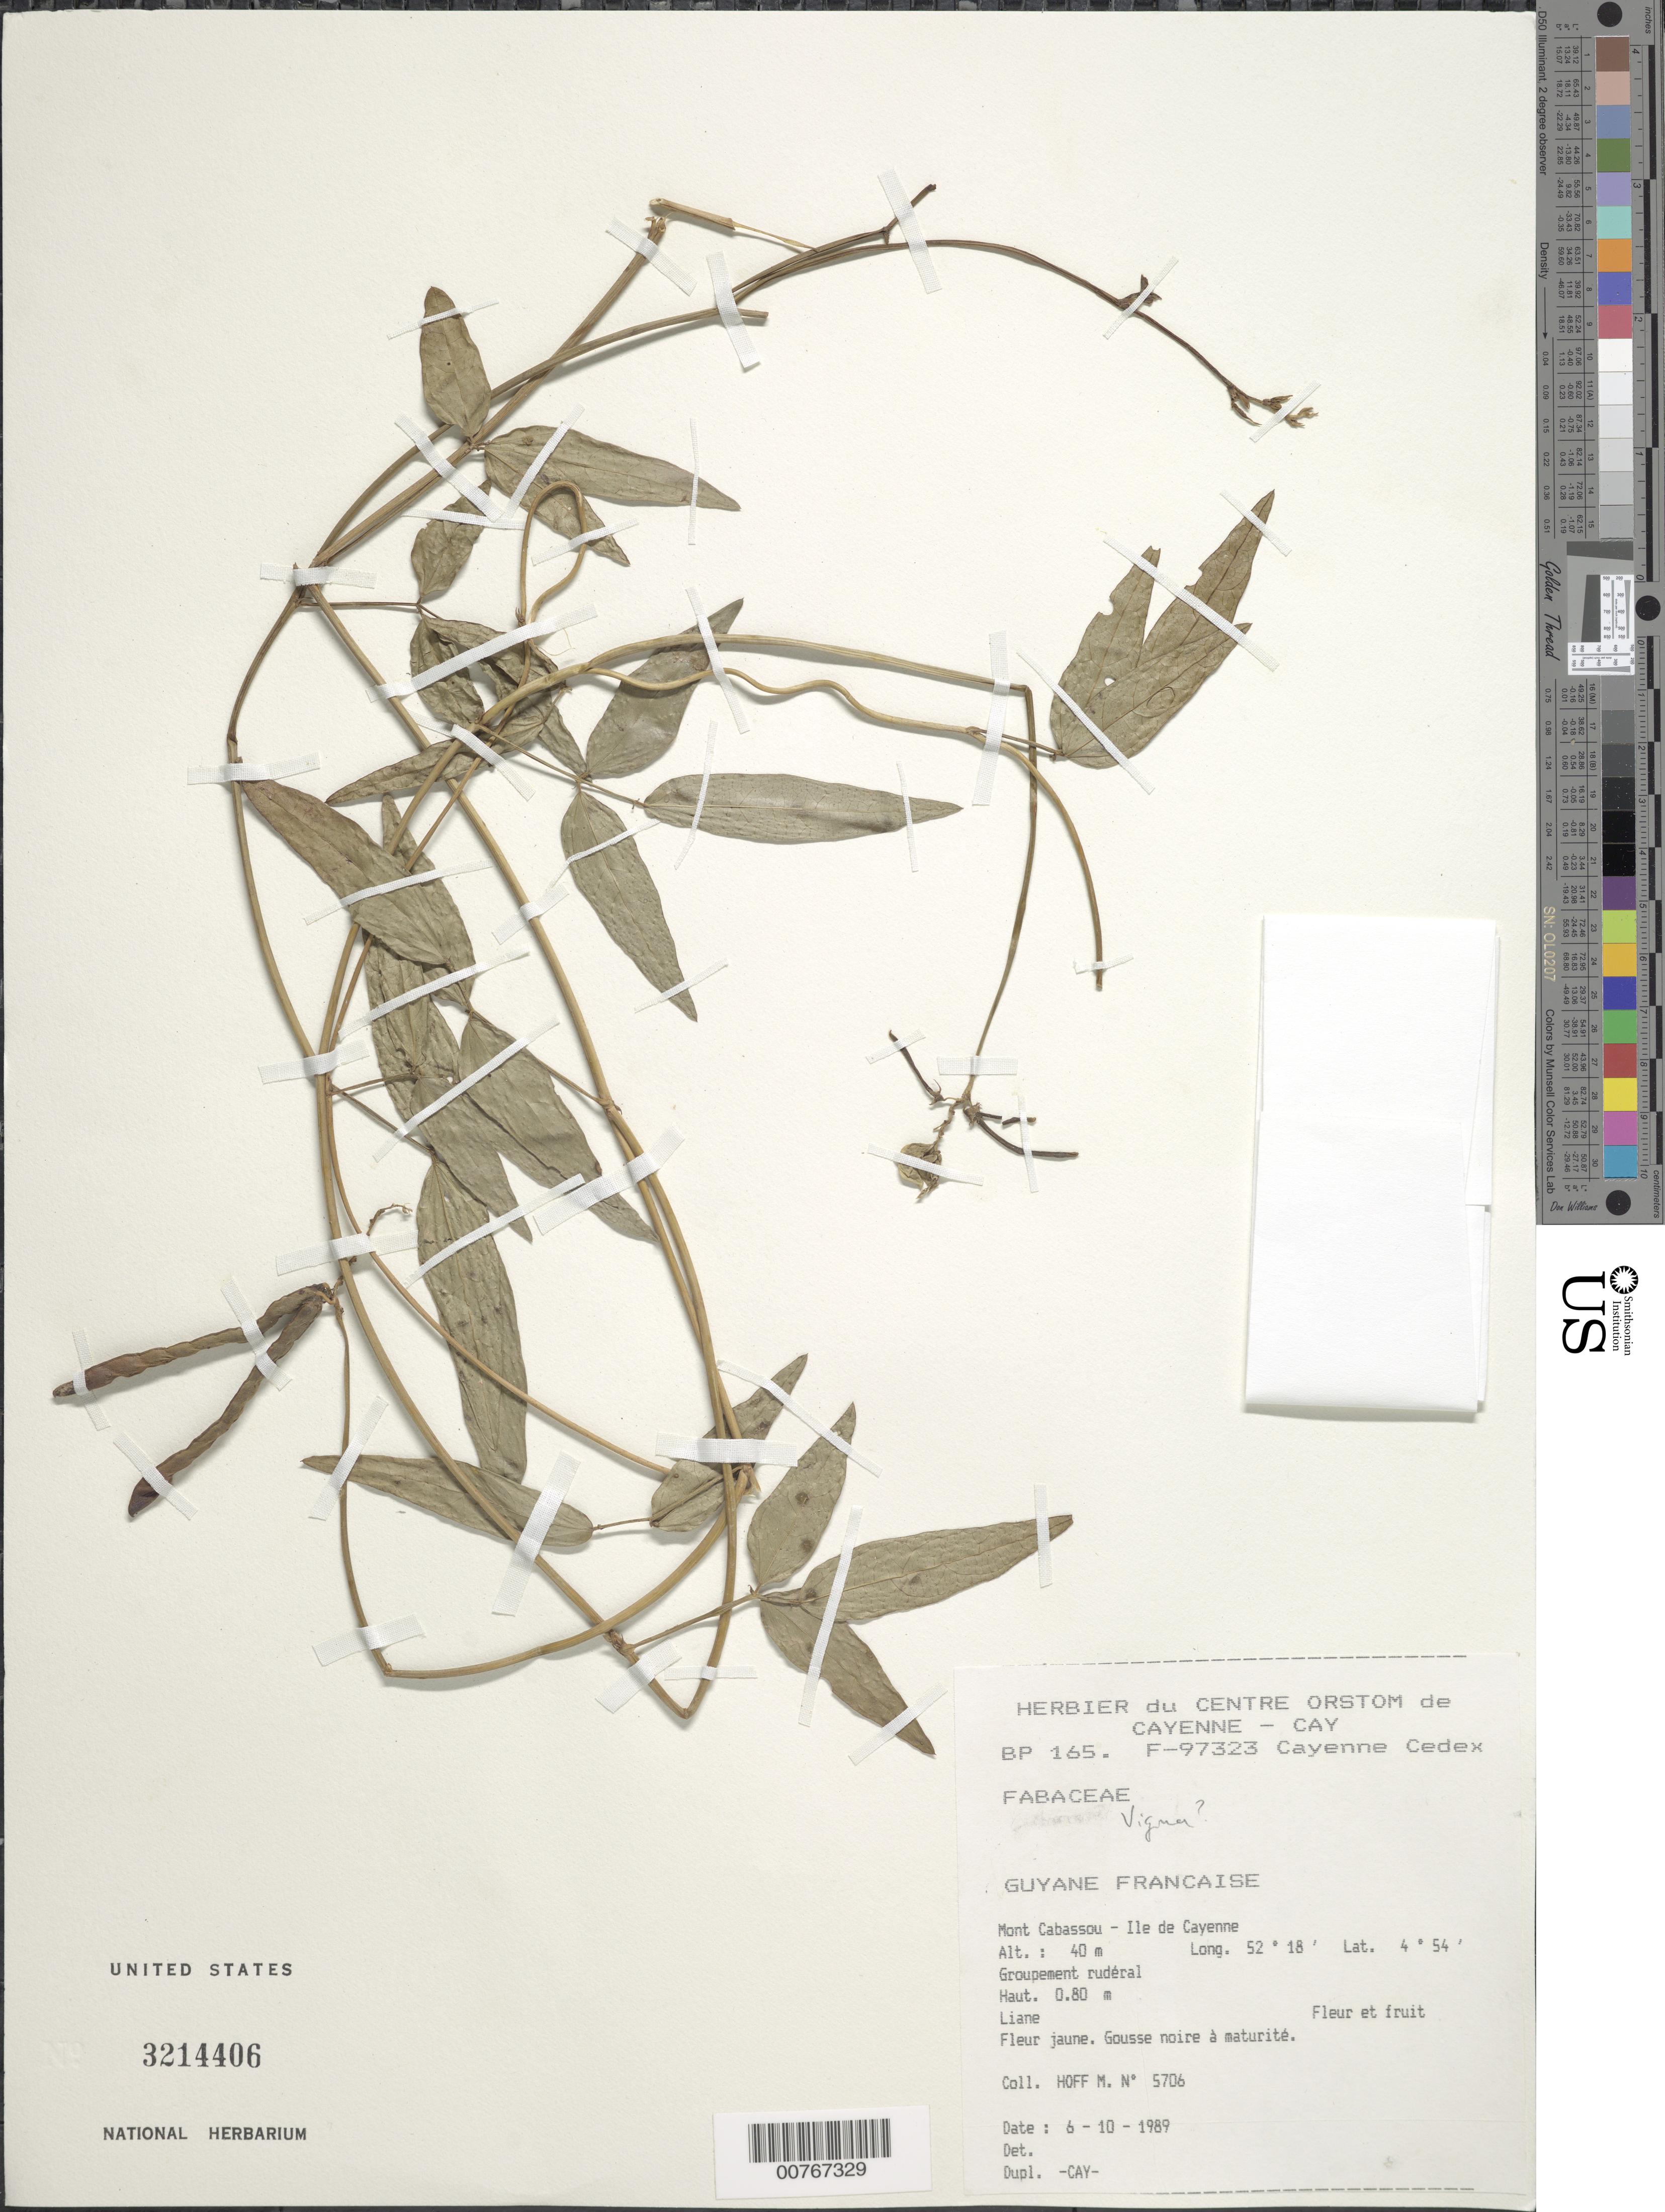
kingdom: Plantae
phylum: Tracheophyta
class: Magnoliopsida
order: Fabales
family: Fabaceae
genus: Vigna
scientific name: Vigna sp.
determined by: Mansano, V. F.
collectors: M. Hoff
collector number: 5706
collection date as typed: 6-Oct-89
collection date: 1989-10-06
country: French Guiana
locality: Mont Cabassou, Ile de Cayenne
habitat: Groupement rudéral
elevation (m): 40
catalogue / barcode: US 3214406